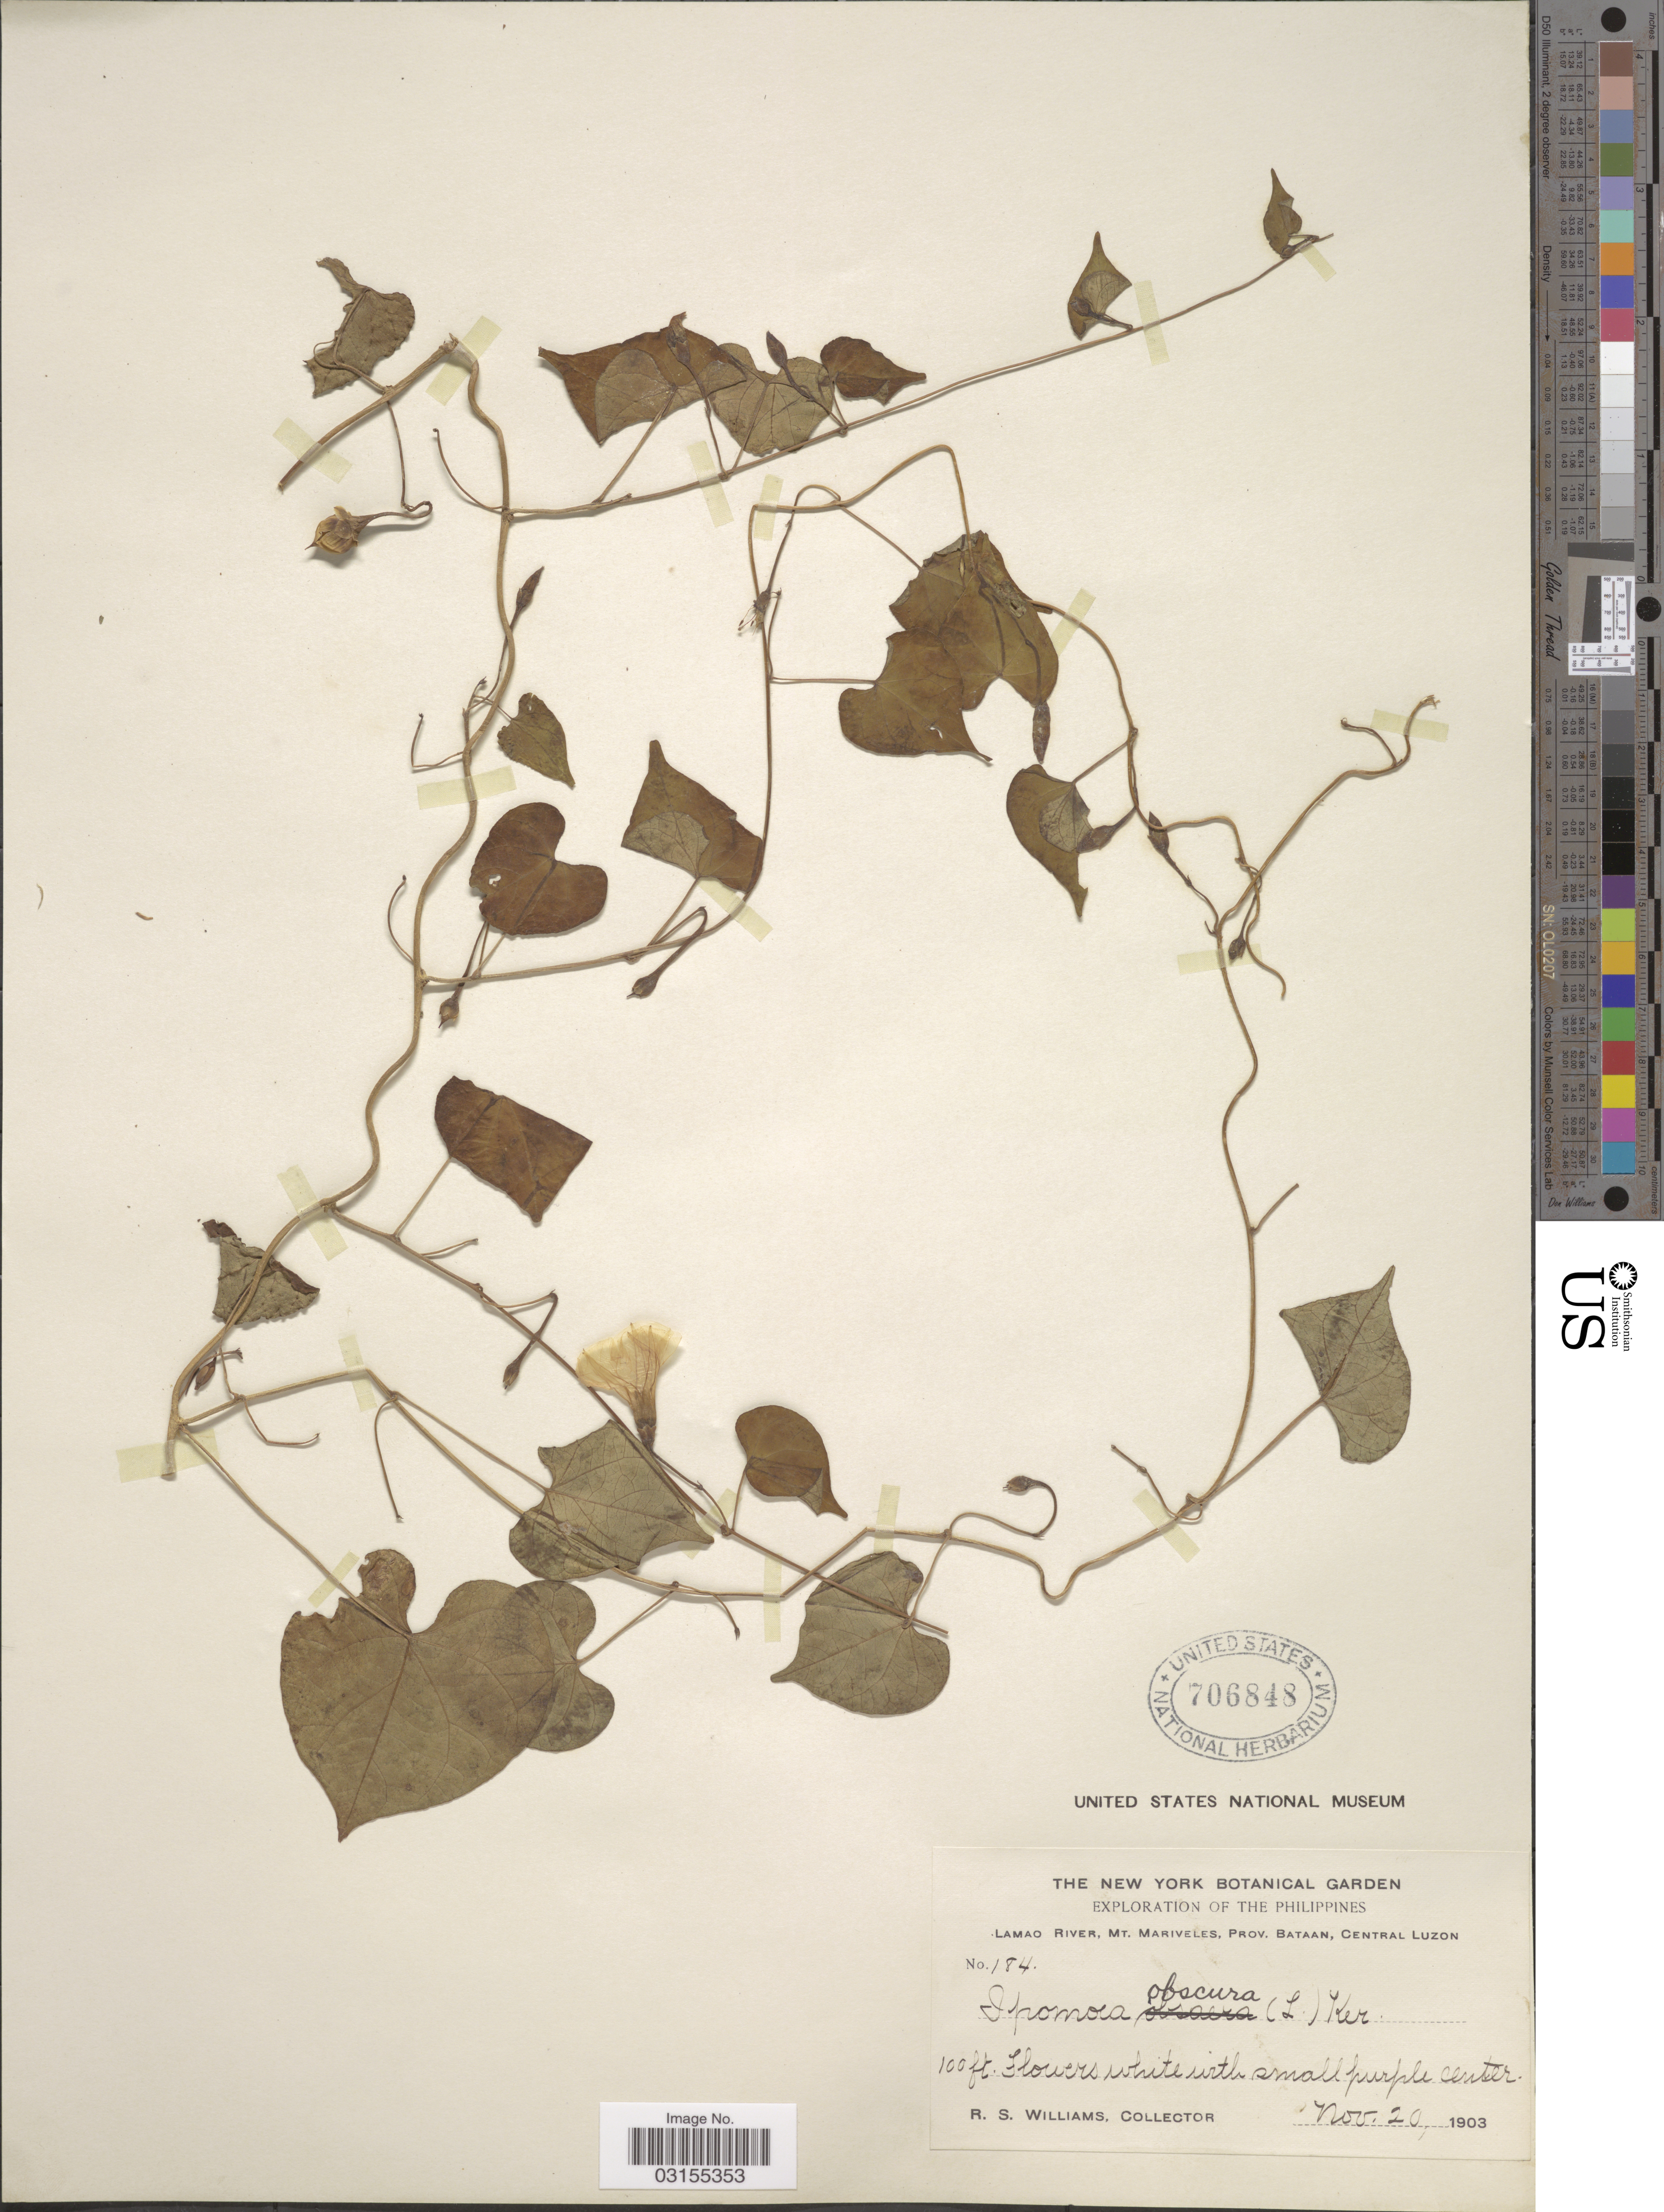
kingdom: Plantae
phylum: Tracheophyta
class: Magnoliopsida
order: Solanales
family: Convolvulaceae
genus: Ipomoea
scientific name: Ipomoea obscura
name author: (L.) Ker Gawl.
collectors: R. S. Williams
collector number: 184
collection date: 1903-11-20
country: Philippines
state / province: Central Luzon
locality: Lamao River, Mt. Mariveles, Prov. Bataan.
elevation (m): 30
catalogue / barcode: US 706848